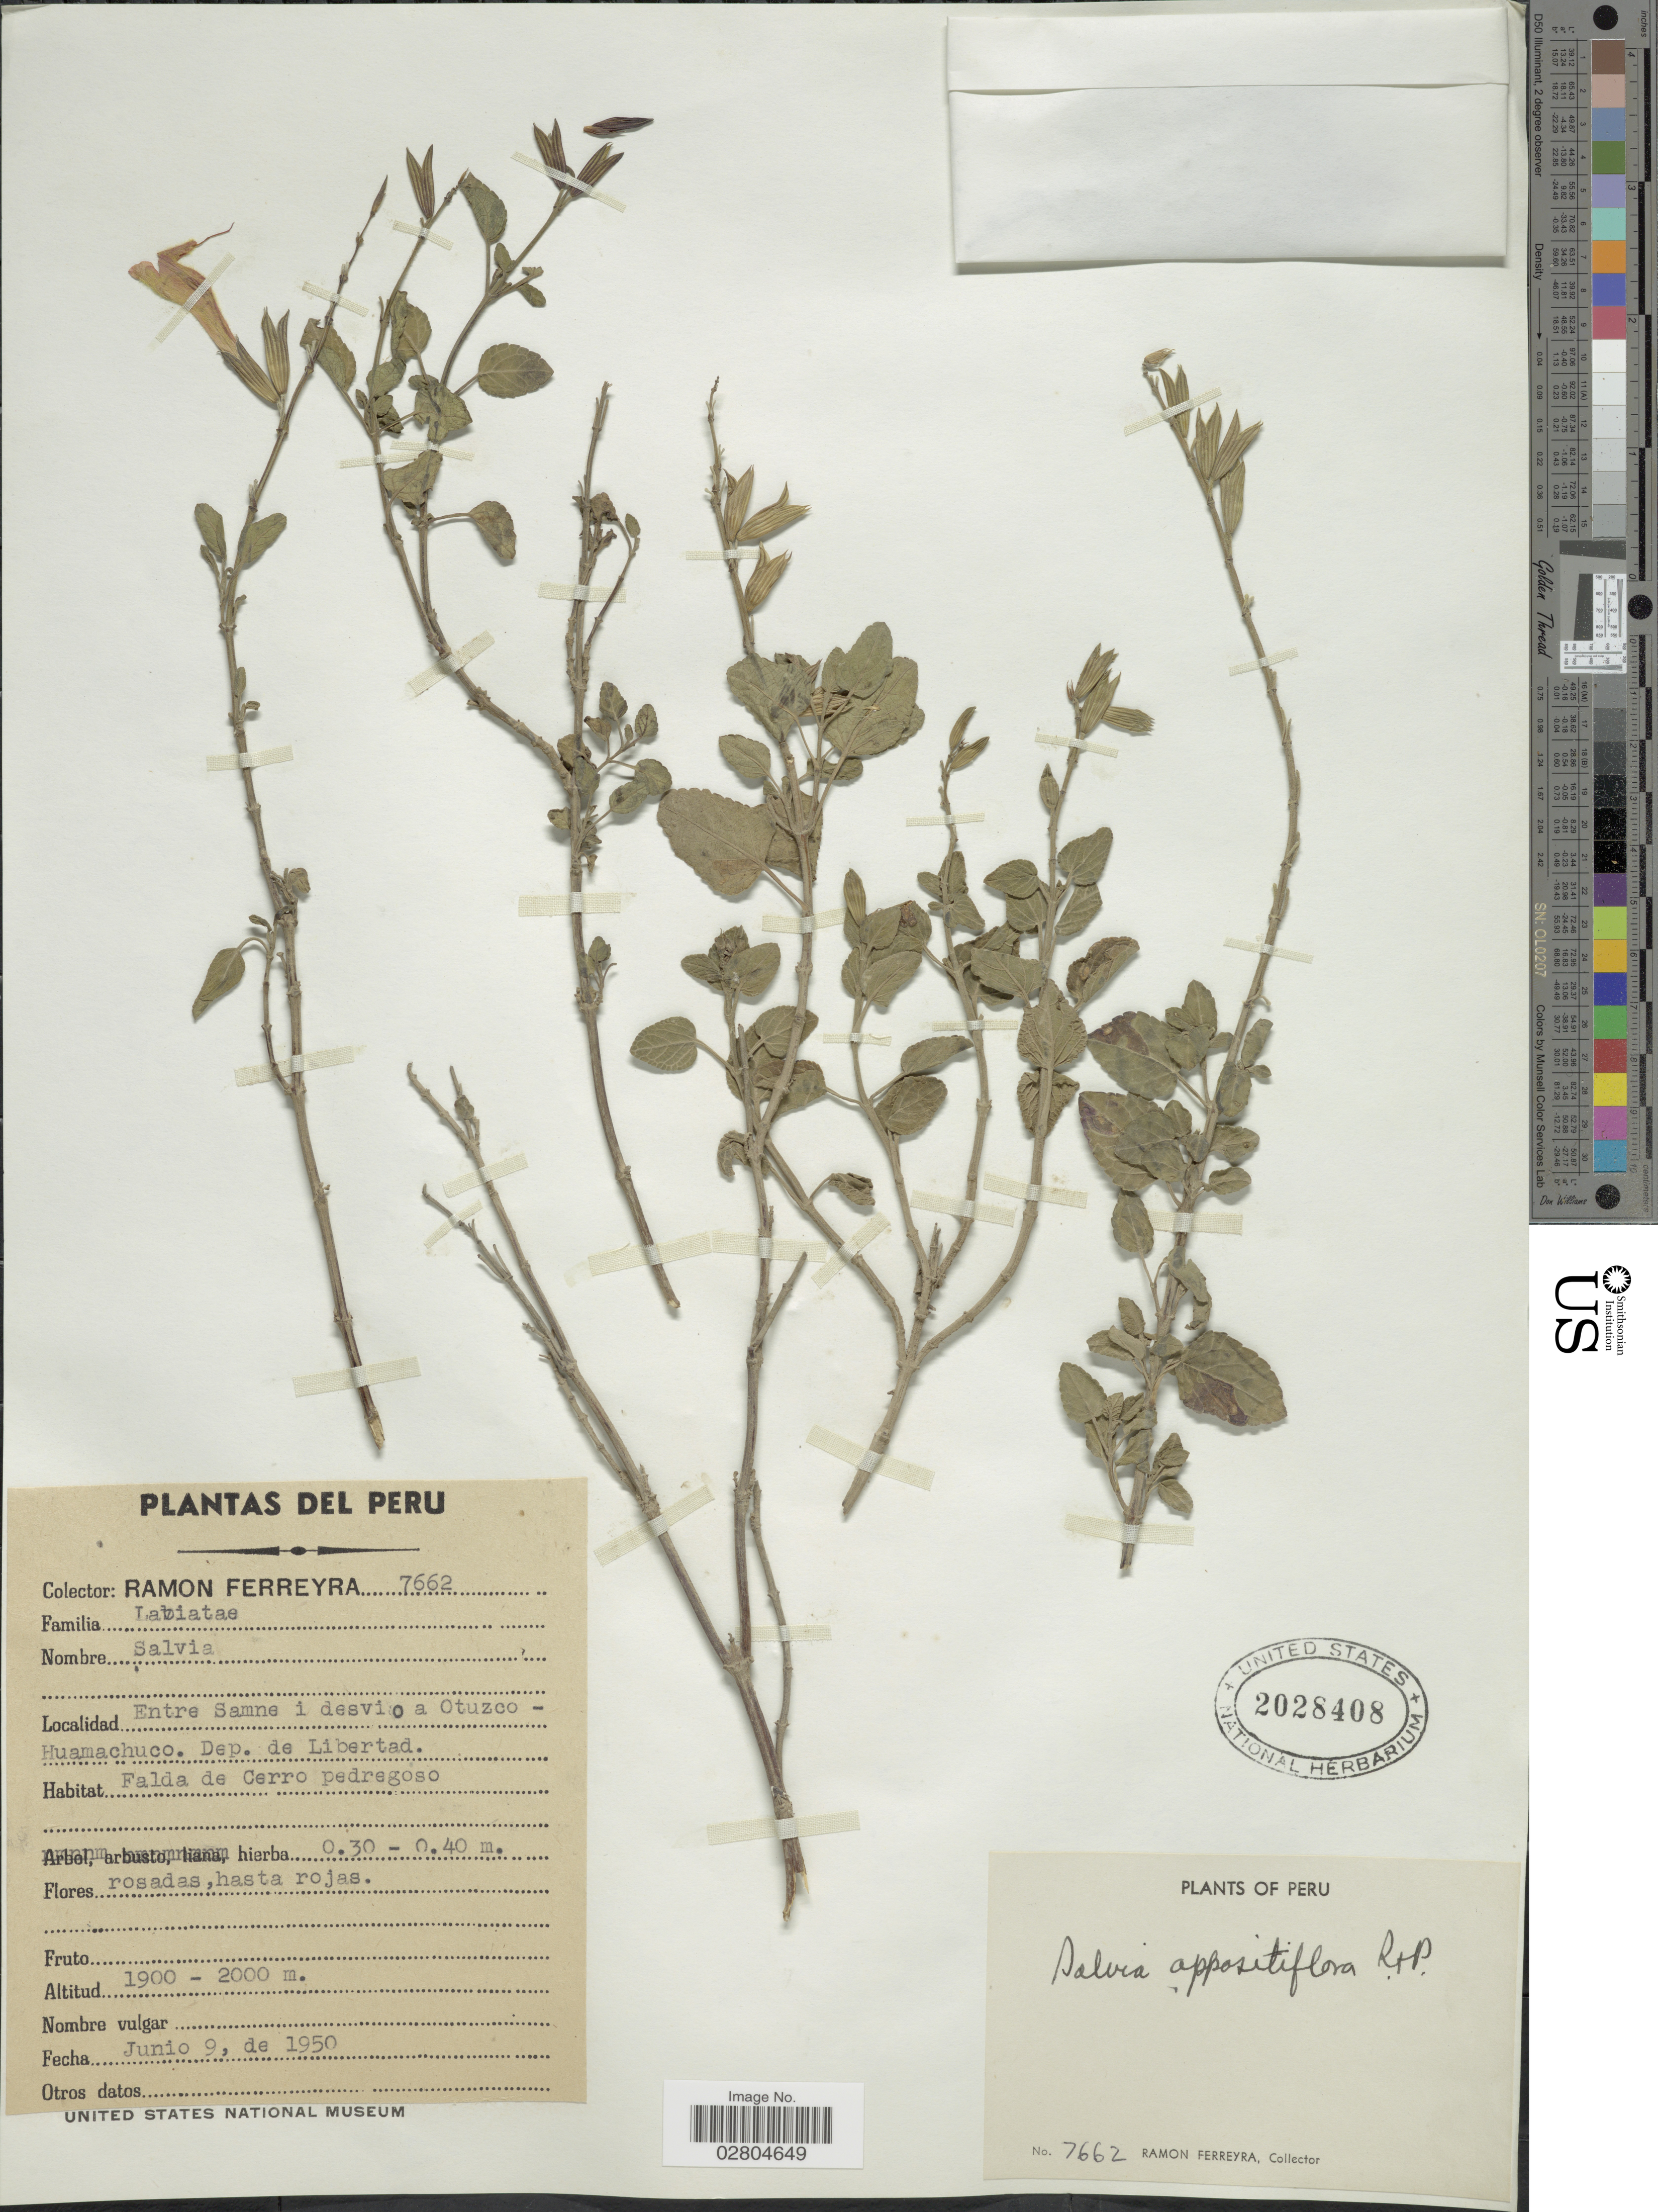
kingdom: Plantae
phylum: Tracheophyta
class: Magnoliopsida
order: Lamiales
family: Lamiaceae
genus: Salvia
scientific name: Salvia oppositiflora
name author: Ruiz & Pav.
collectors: R. A. Ferreyra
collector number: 7662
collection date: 1950-06-09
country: Peru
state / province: La Libertad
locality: Entre Samne i desvio a Otuzco-Huamachuco. Dep. de Libertad.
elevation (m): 1900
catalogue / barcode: US 2028408